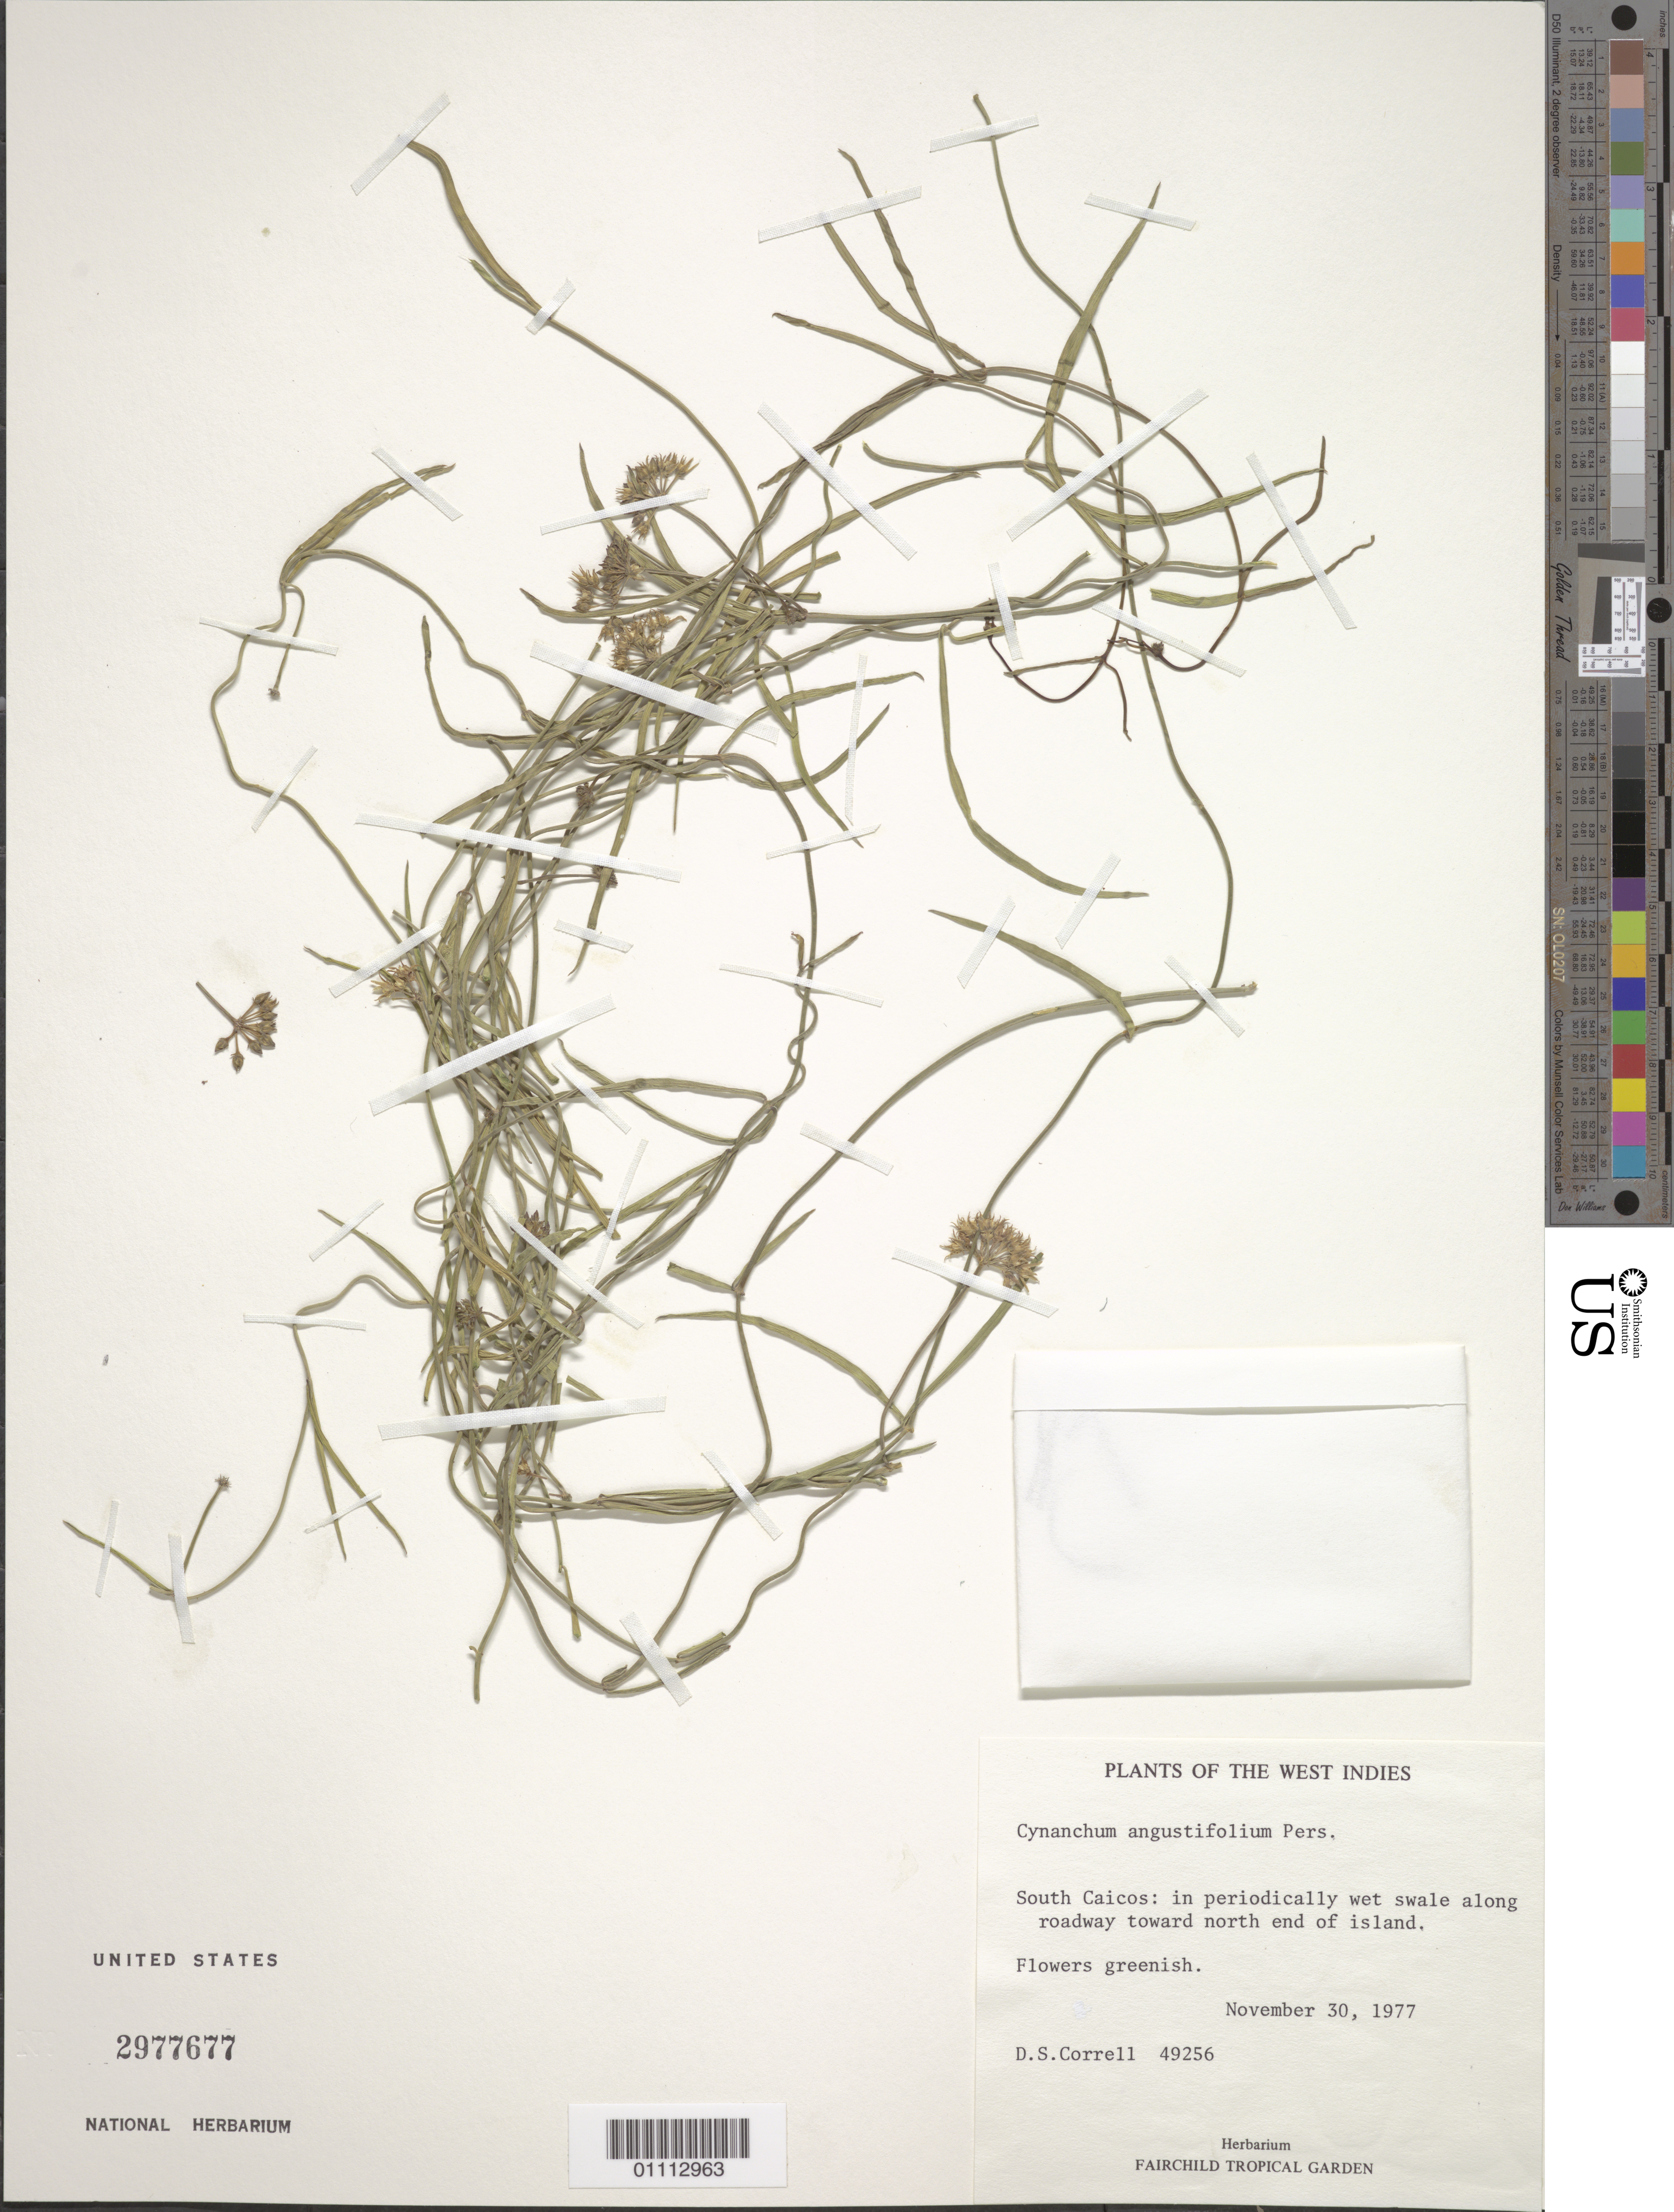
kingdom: Plantae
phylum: Tracheophyta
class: Magnoliopsida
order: Gentianales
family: Apocynaceae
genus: Cynanchum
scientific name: Cynanchum angustifolium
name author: Pers.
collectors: D. S. Correll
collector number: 49256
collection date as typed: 30 Nov 1977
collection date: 1977-11-30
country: Turks and Caicos Islands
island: South Caicos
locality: In periodically wet swale along roadway toward N end of island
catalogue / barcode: US 2977677